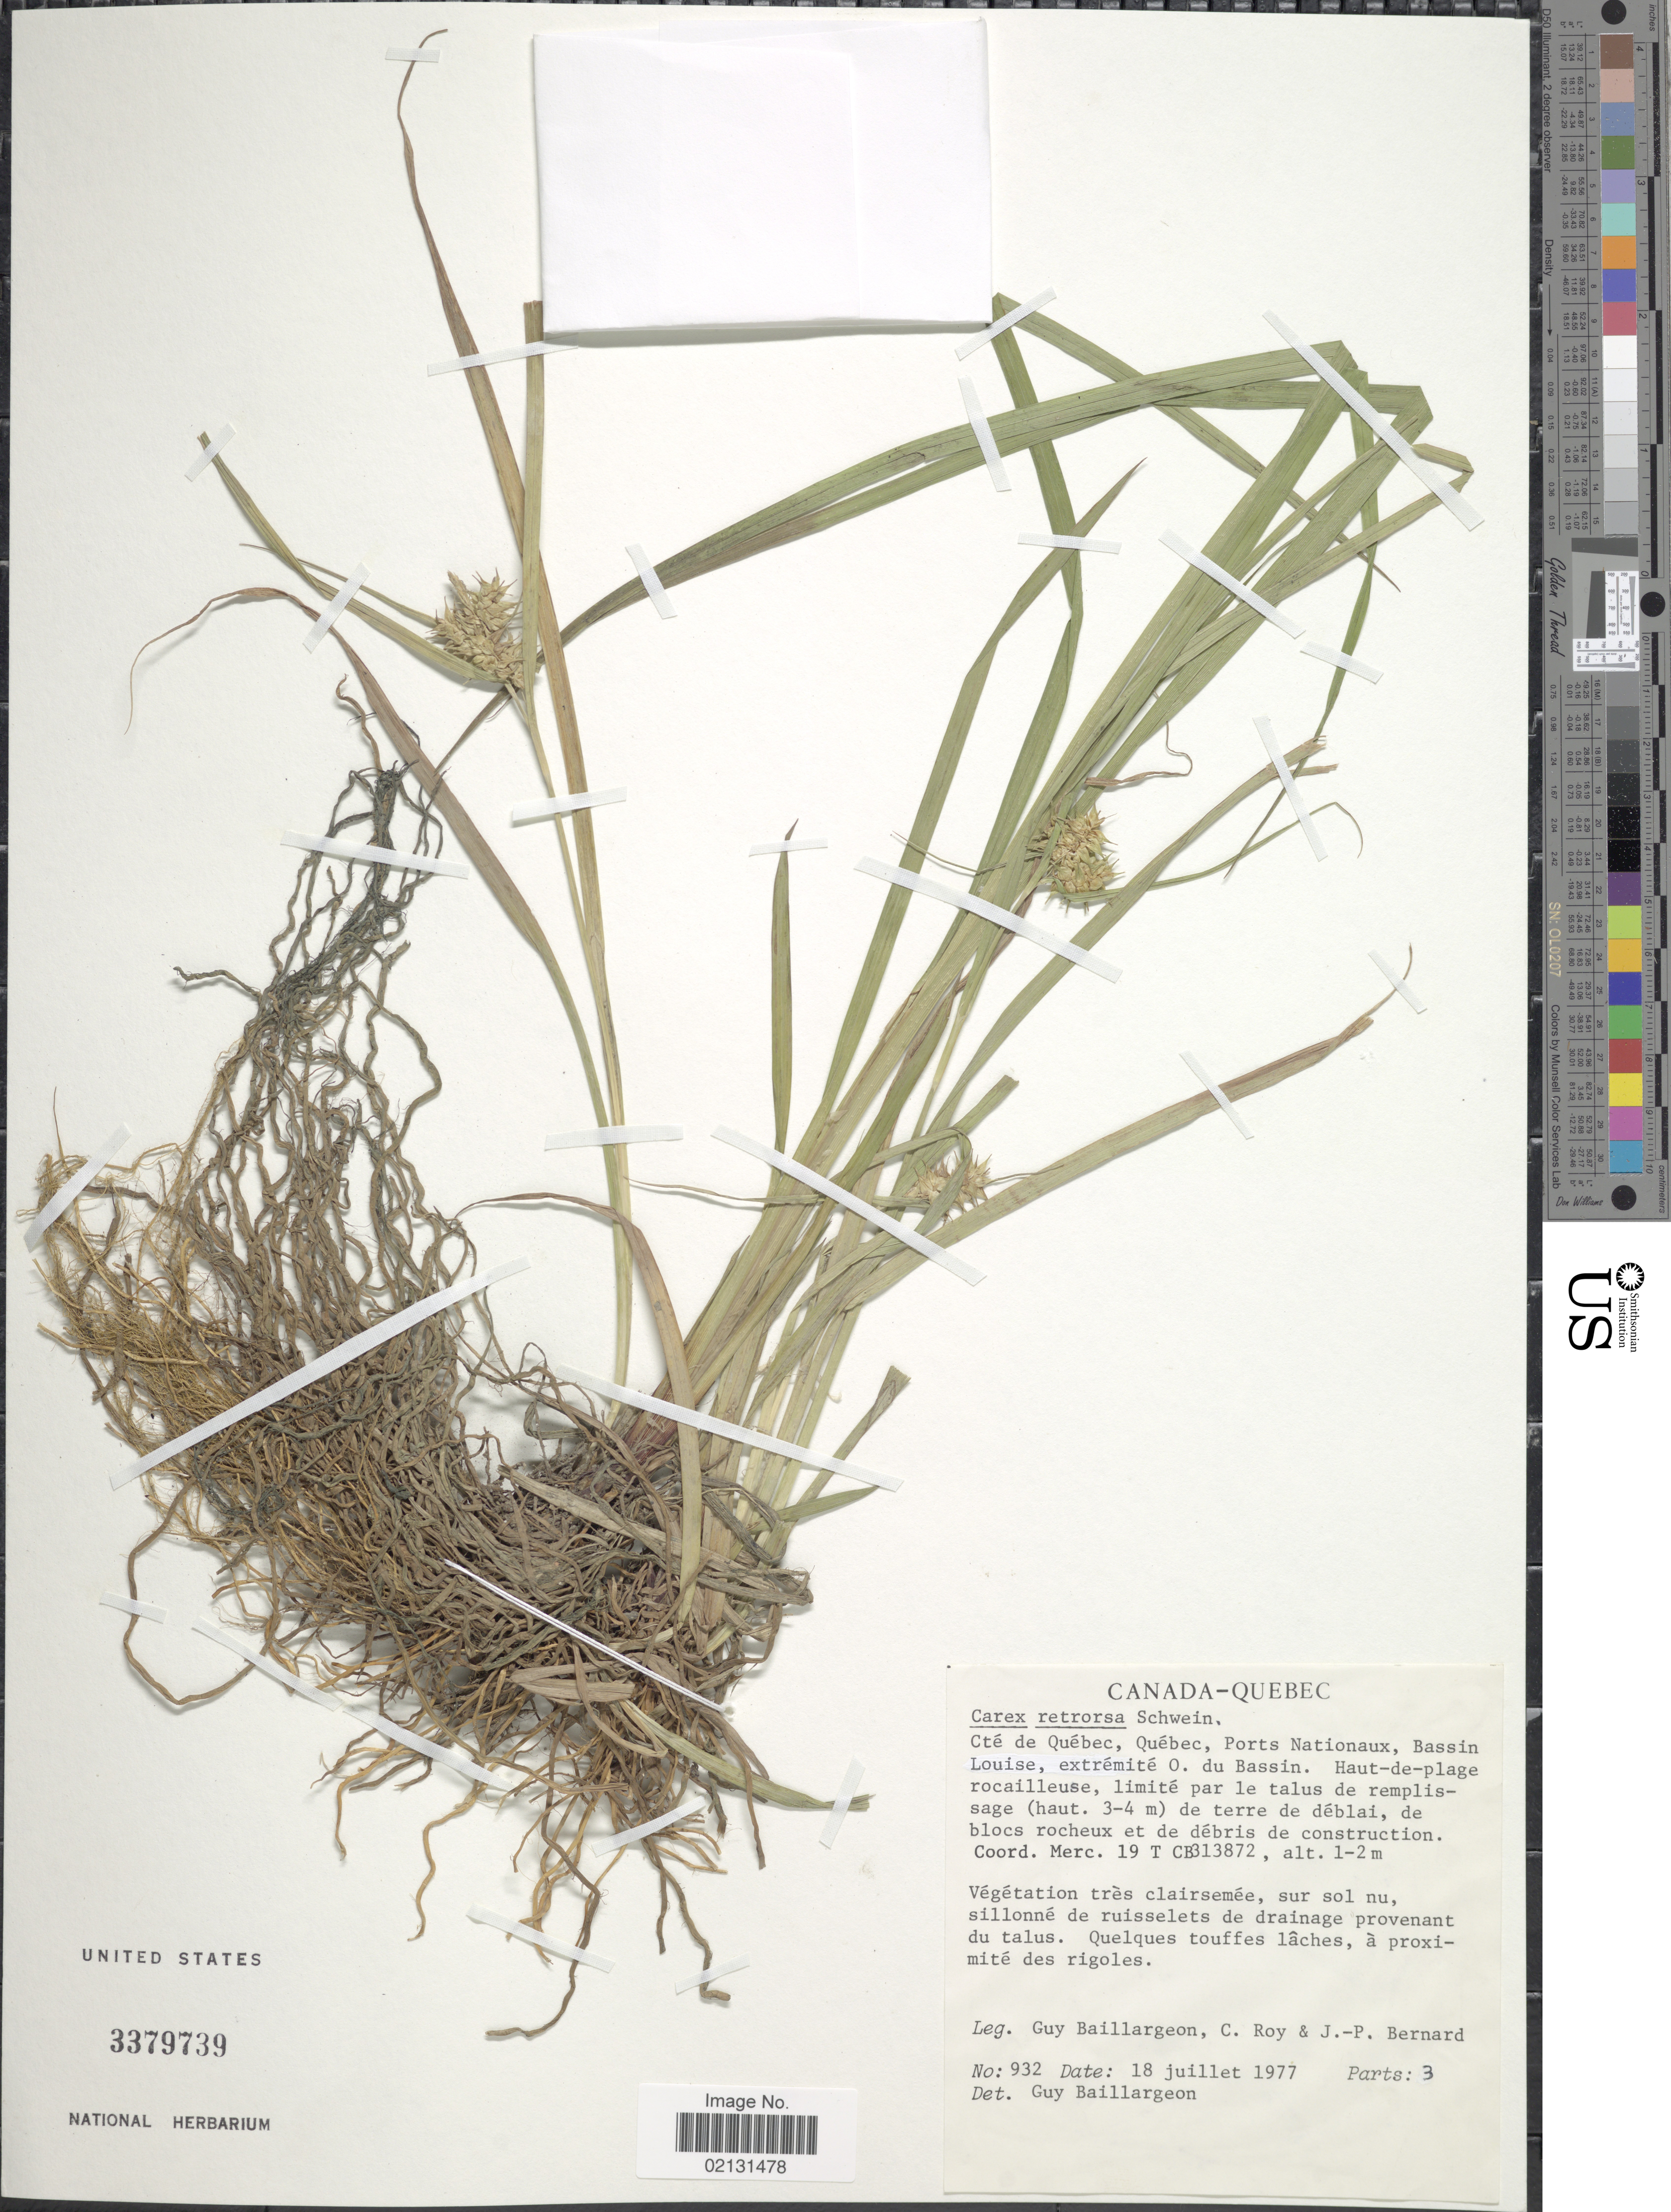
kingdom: Plantae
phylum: Tracheophyta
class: Liliopsida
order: Poales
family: Cyperaceae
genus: Carex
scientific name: Carex retrorsa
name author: Schwein.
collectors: G. Baillargeon, C. Roy & J.-P. Bernard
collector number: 932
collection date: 1977-07-18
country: Canada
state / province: Quebec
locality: Cte de Quebec, Ports Nationaux, Bassin Louise, extremite O. du Bassin, Haut-de-plage rocailleuse, limite par le talus de remplissage de terre de deblai, de blocs rocheux et de debris de construction, Coord. Merc. 19 T CB 313872.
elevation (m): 1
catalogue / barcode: US 3379739